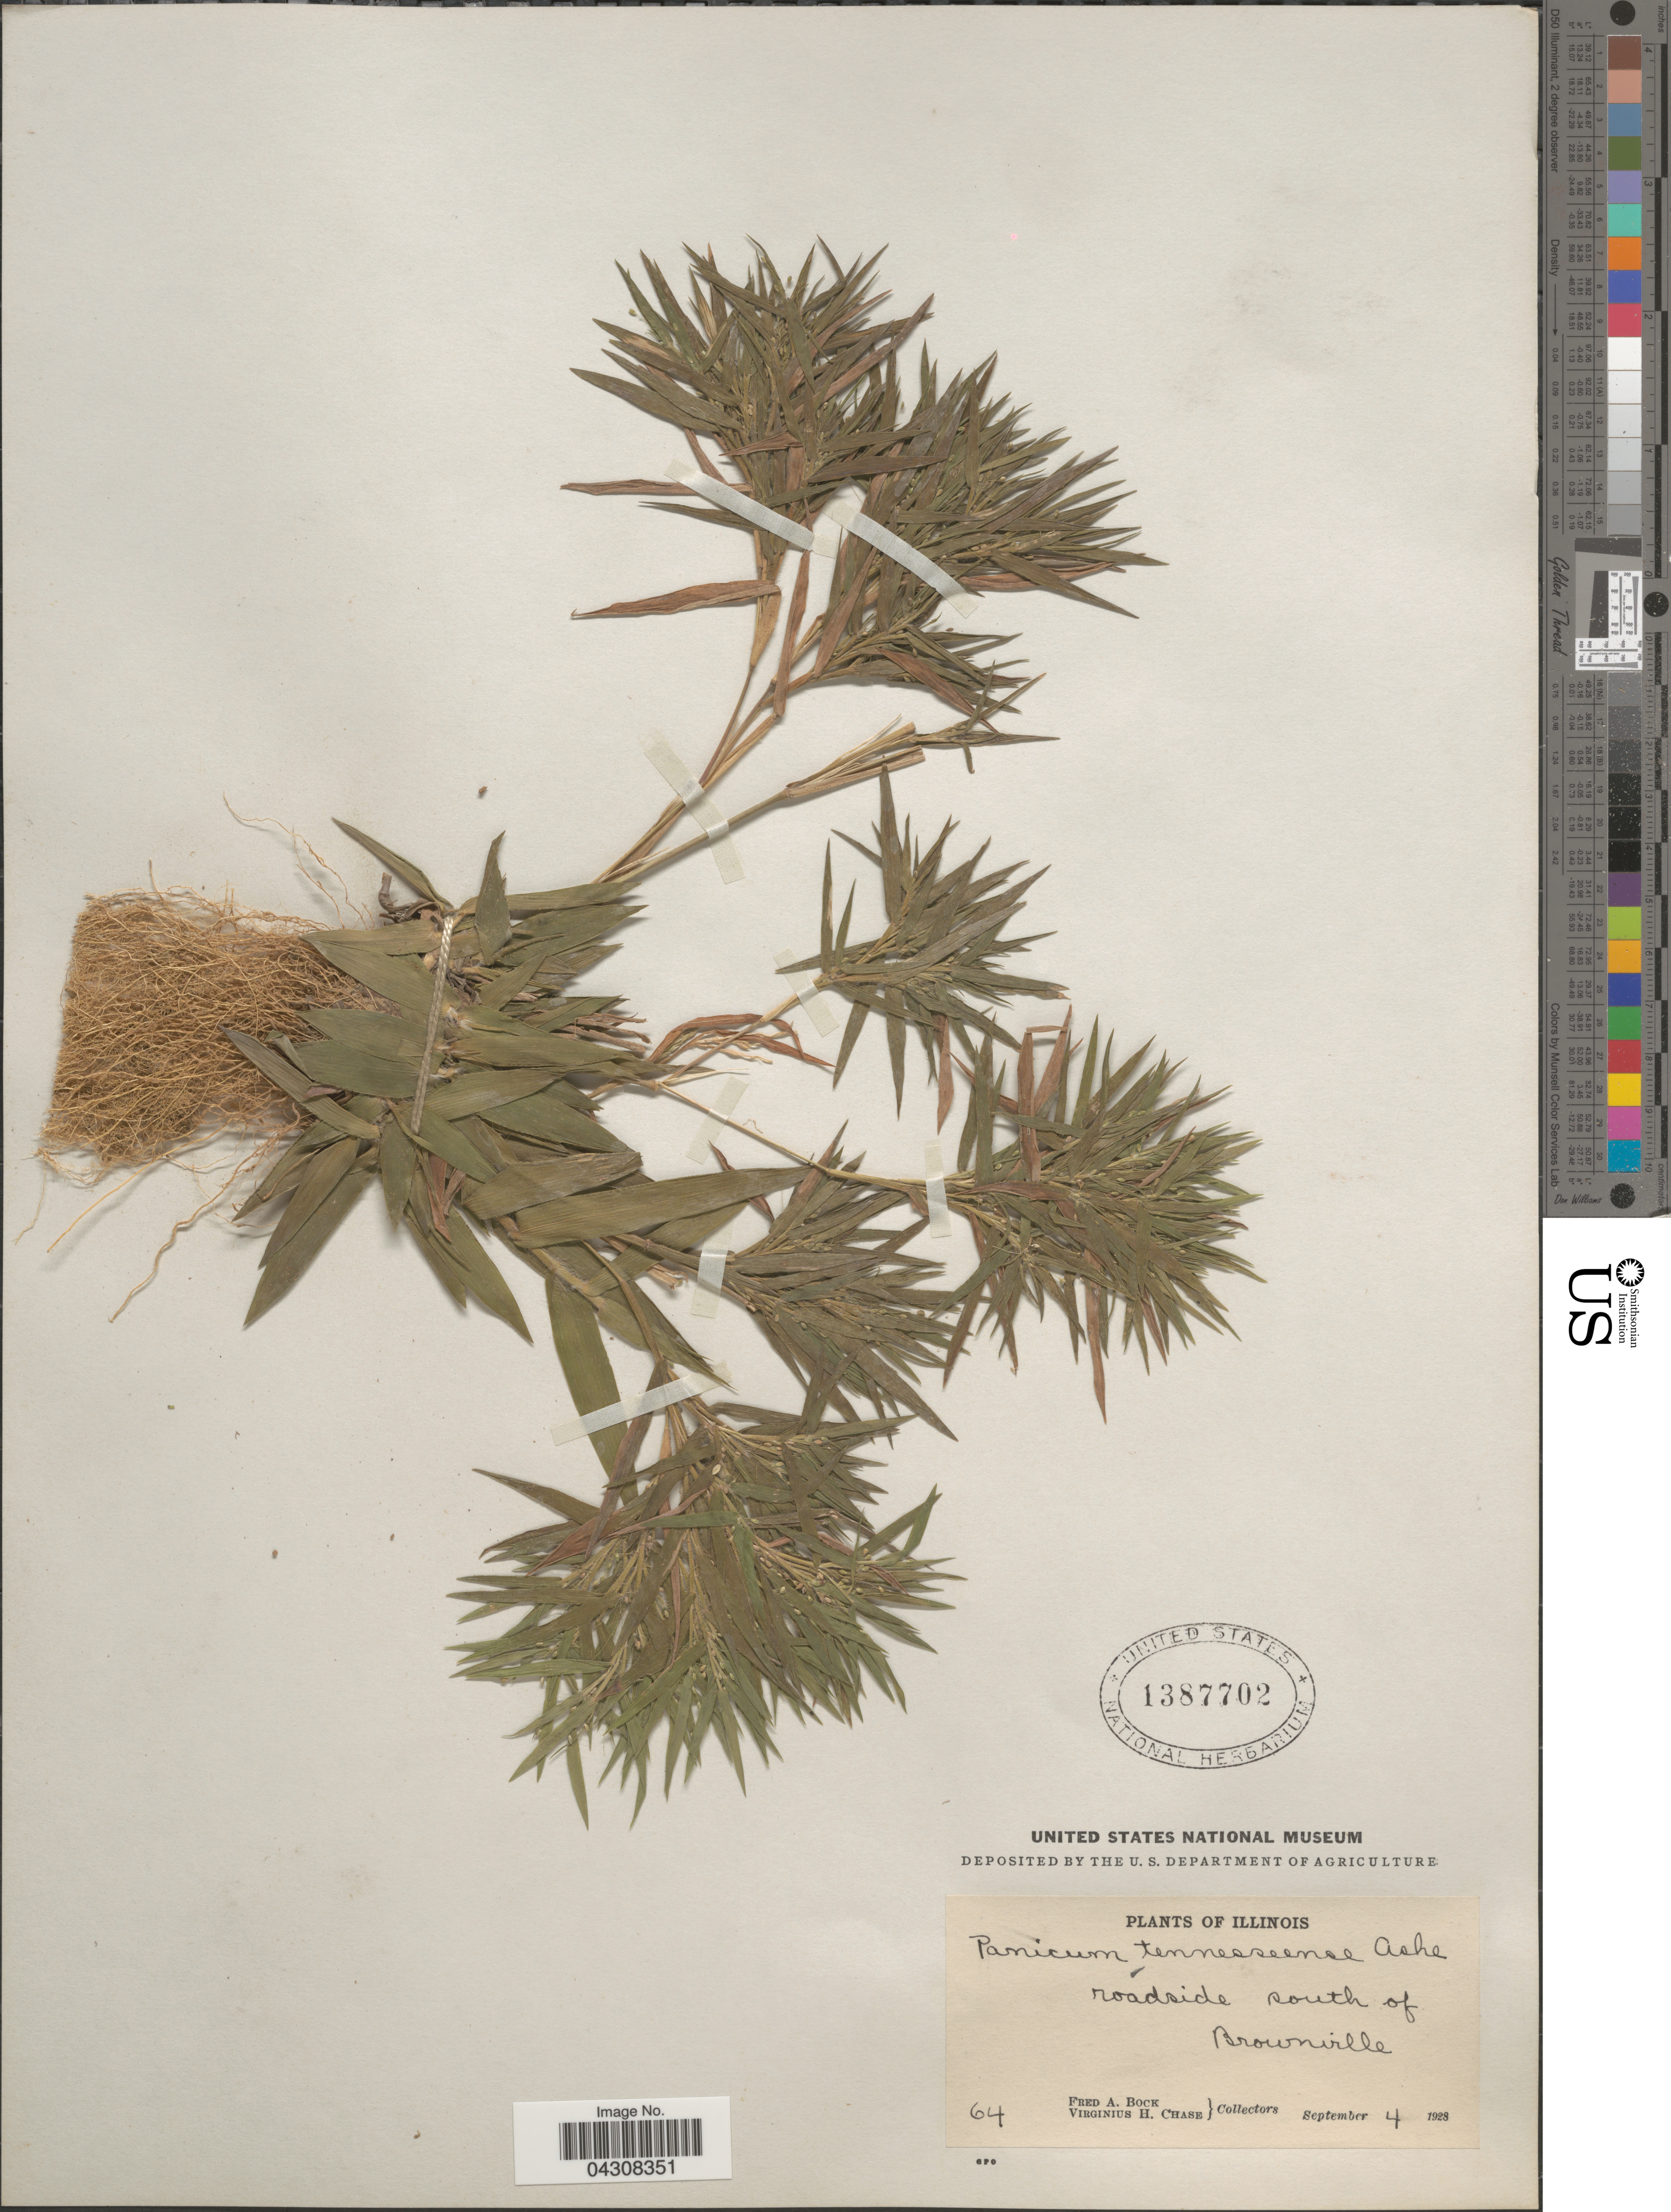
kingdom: Plantae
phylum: Tracheophyta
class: Liliopsida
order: Poales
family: Poaceae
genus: Dichanthelium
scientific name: Dichanthelium acuminatum var. acuminatum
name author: (Sw.) Gould & C.A. Clark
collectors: F. Bock & V. H. Chase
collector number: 64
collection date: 1928-09-04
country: United States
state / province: Illinois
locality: Roadside south of Brownville.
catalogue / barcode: US 1387702